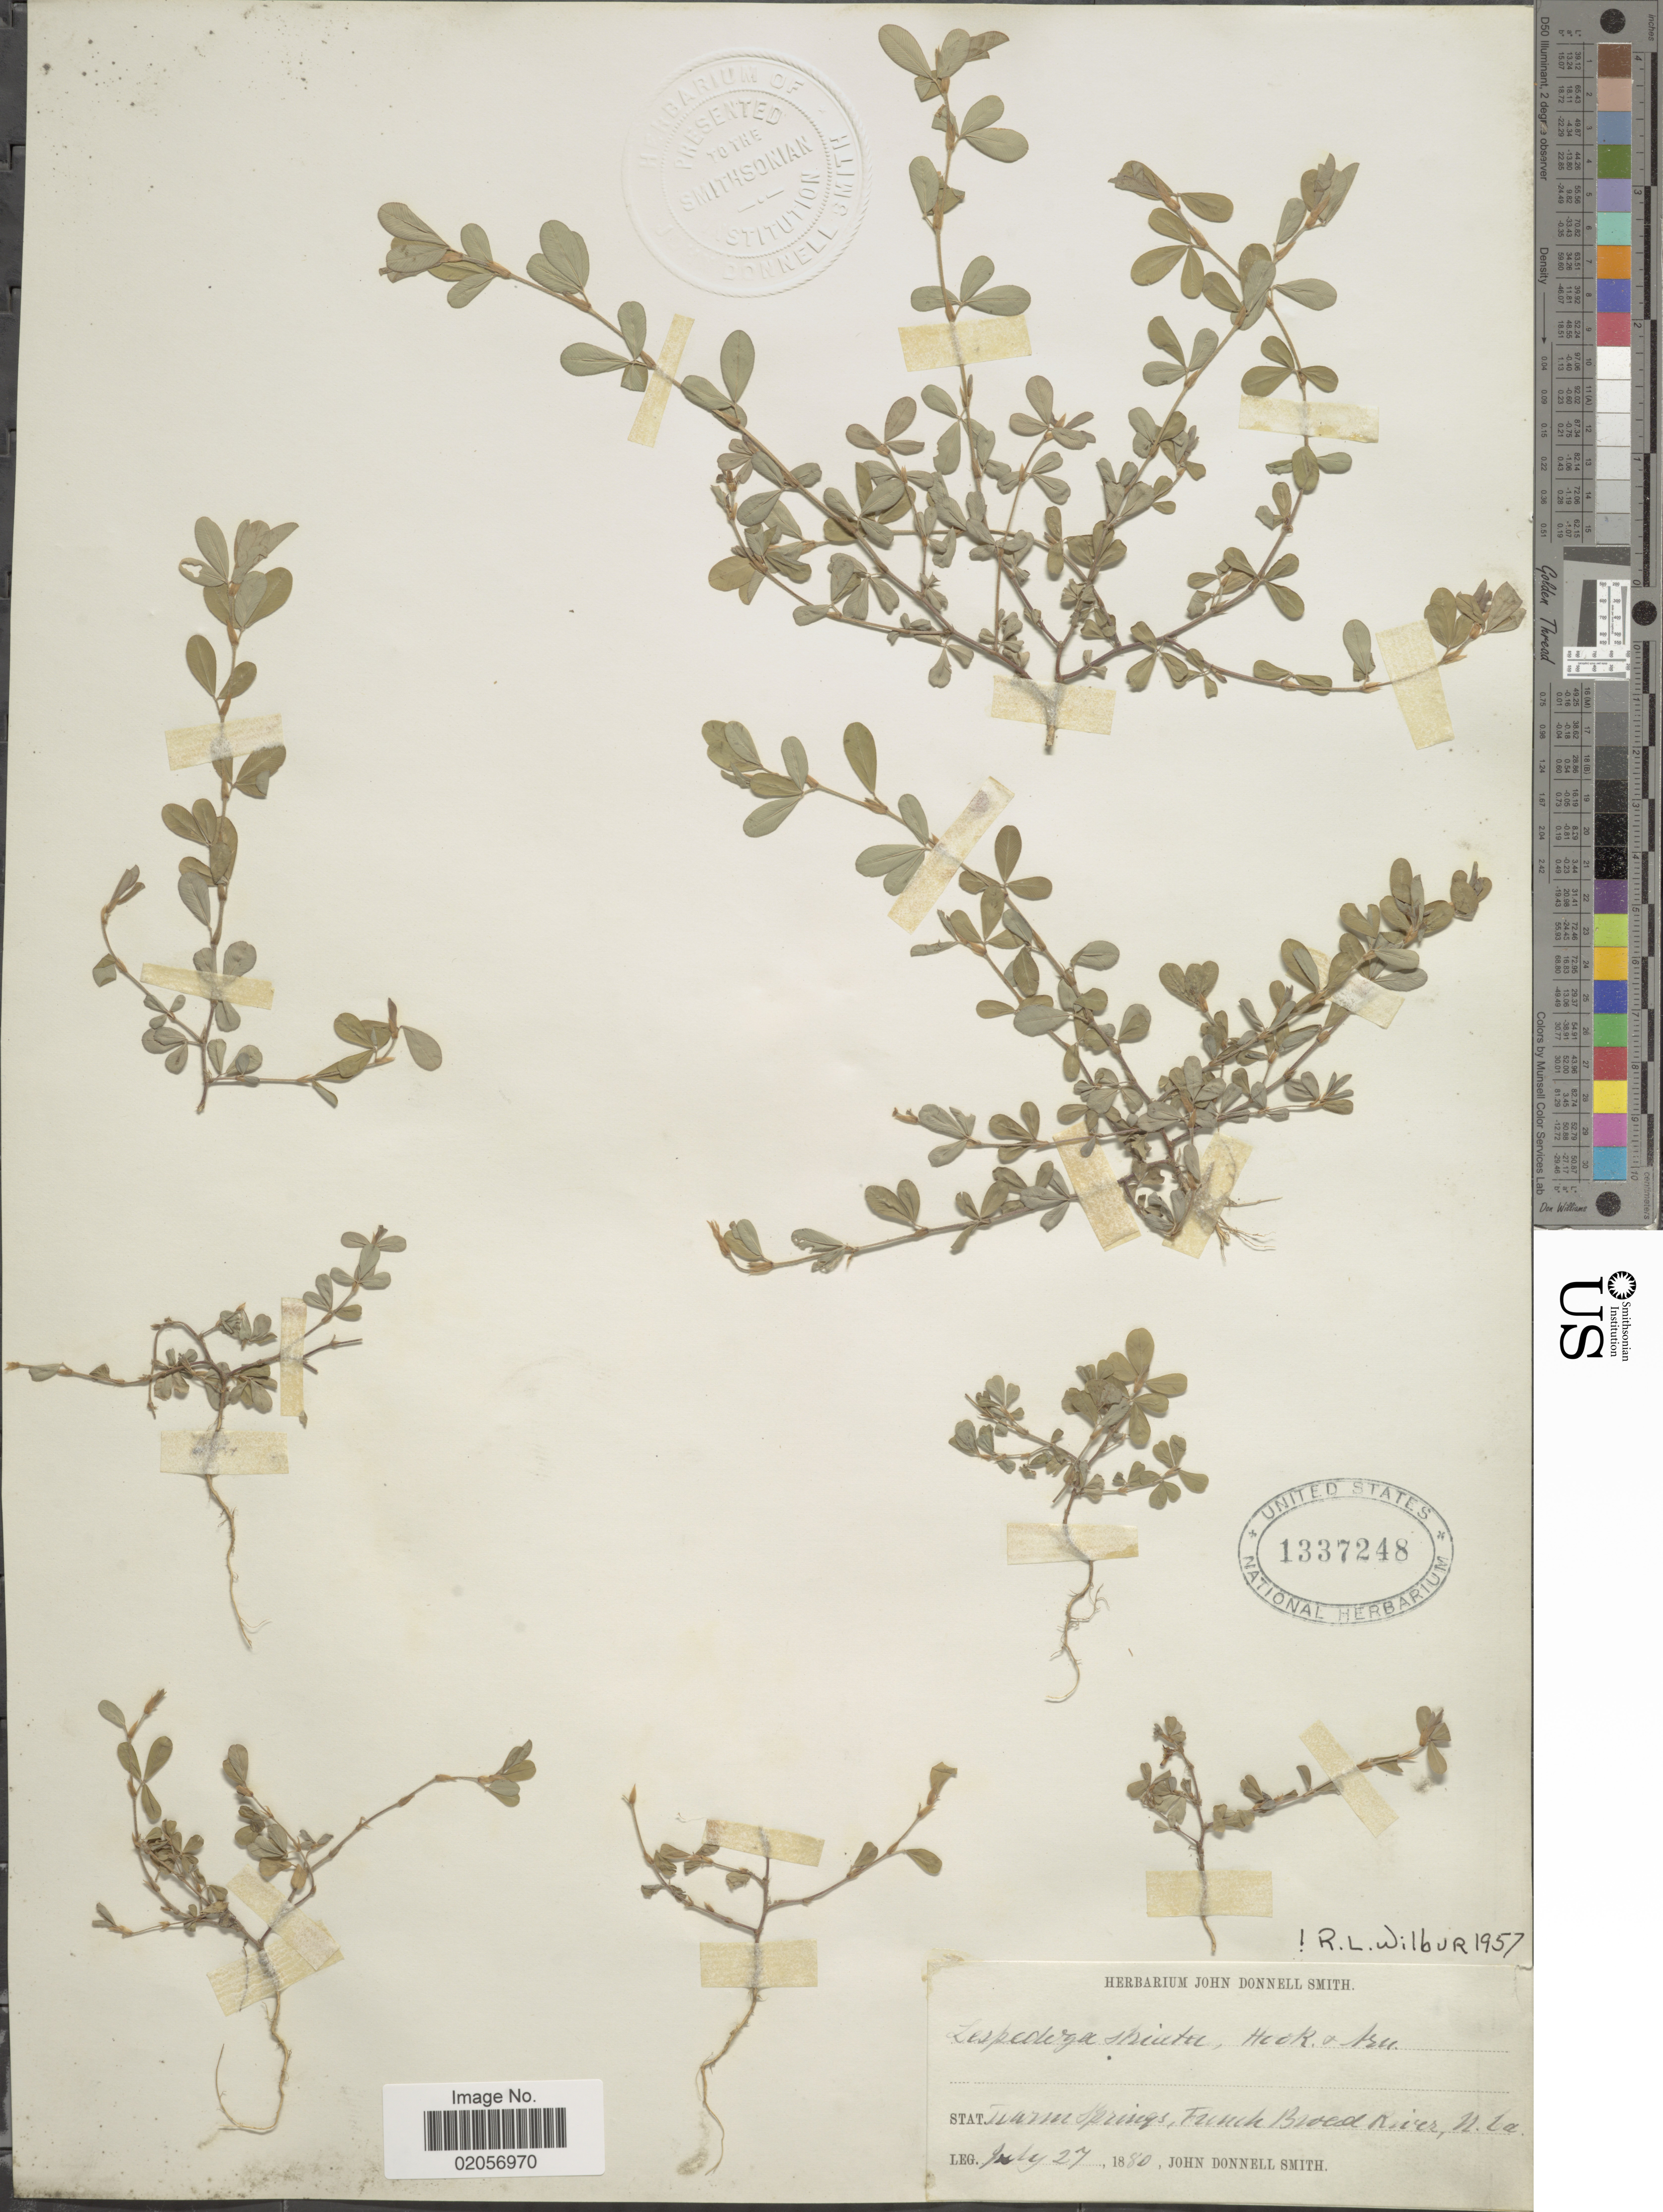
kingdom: Plantae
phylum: Tracheophyta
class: Magnoliopsida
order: Fabales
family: Fabaceae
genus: Kummerowia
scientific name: Kummerowia striata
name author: (Thunb.) Schindl.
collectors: J. Donnell Smith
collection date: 1880-07-27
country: United States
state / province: North Carolina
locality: Warm Springs, French Broad River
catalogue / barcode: US 1337248